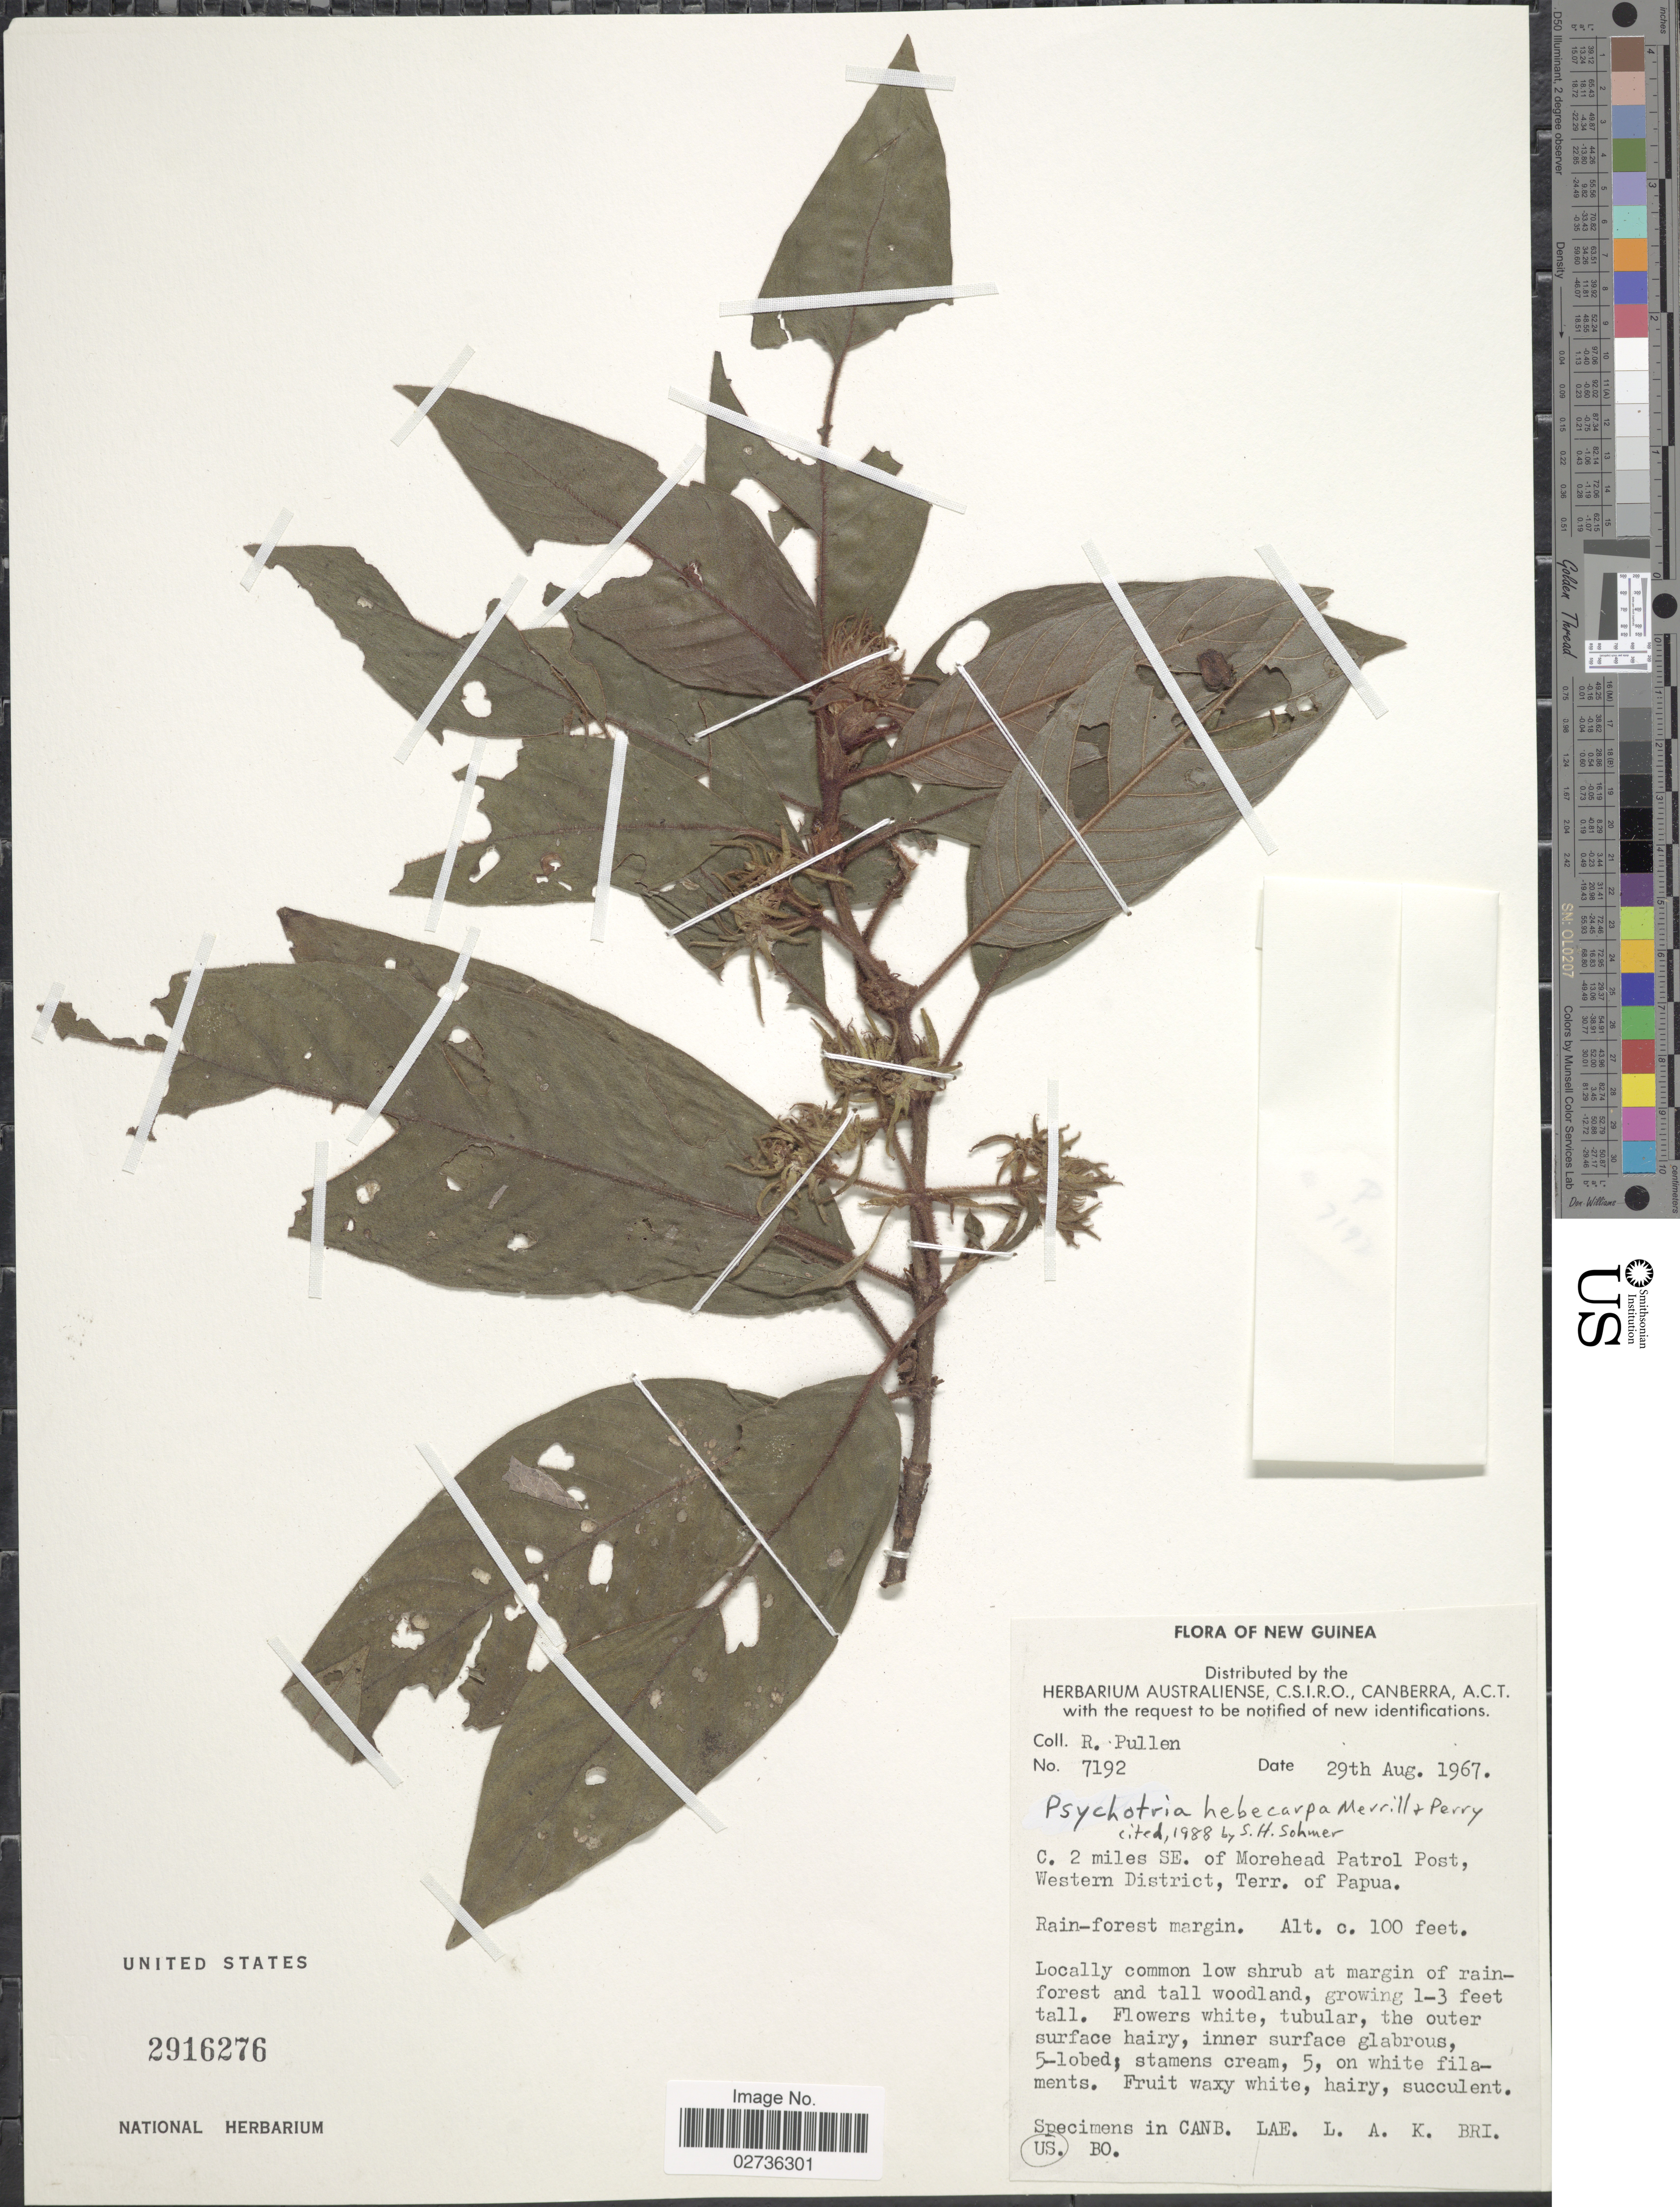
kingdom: Plantae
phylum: Tracheophyta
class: Magnoliopsida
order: Gentianales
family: Rubiaceae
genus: Psychotria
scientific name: Psychotria hebecarpa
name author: Merr. & L.M. Perry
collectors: R. Pullen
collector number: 7192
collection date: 1967-08-29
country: Papua New Guinea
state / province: Manus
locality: New Guinea. C. 2 miles SE. of Morehead Patrol Post, Western District, Terr. of Papua.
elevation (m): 30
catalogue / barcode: US 2916276